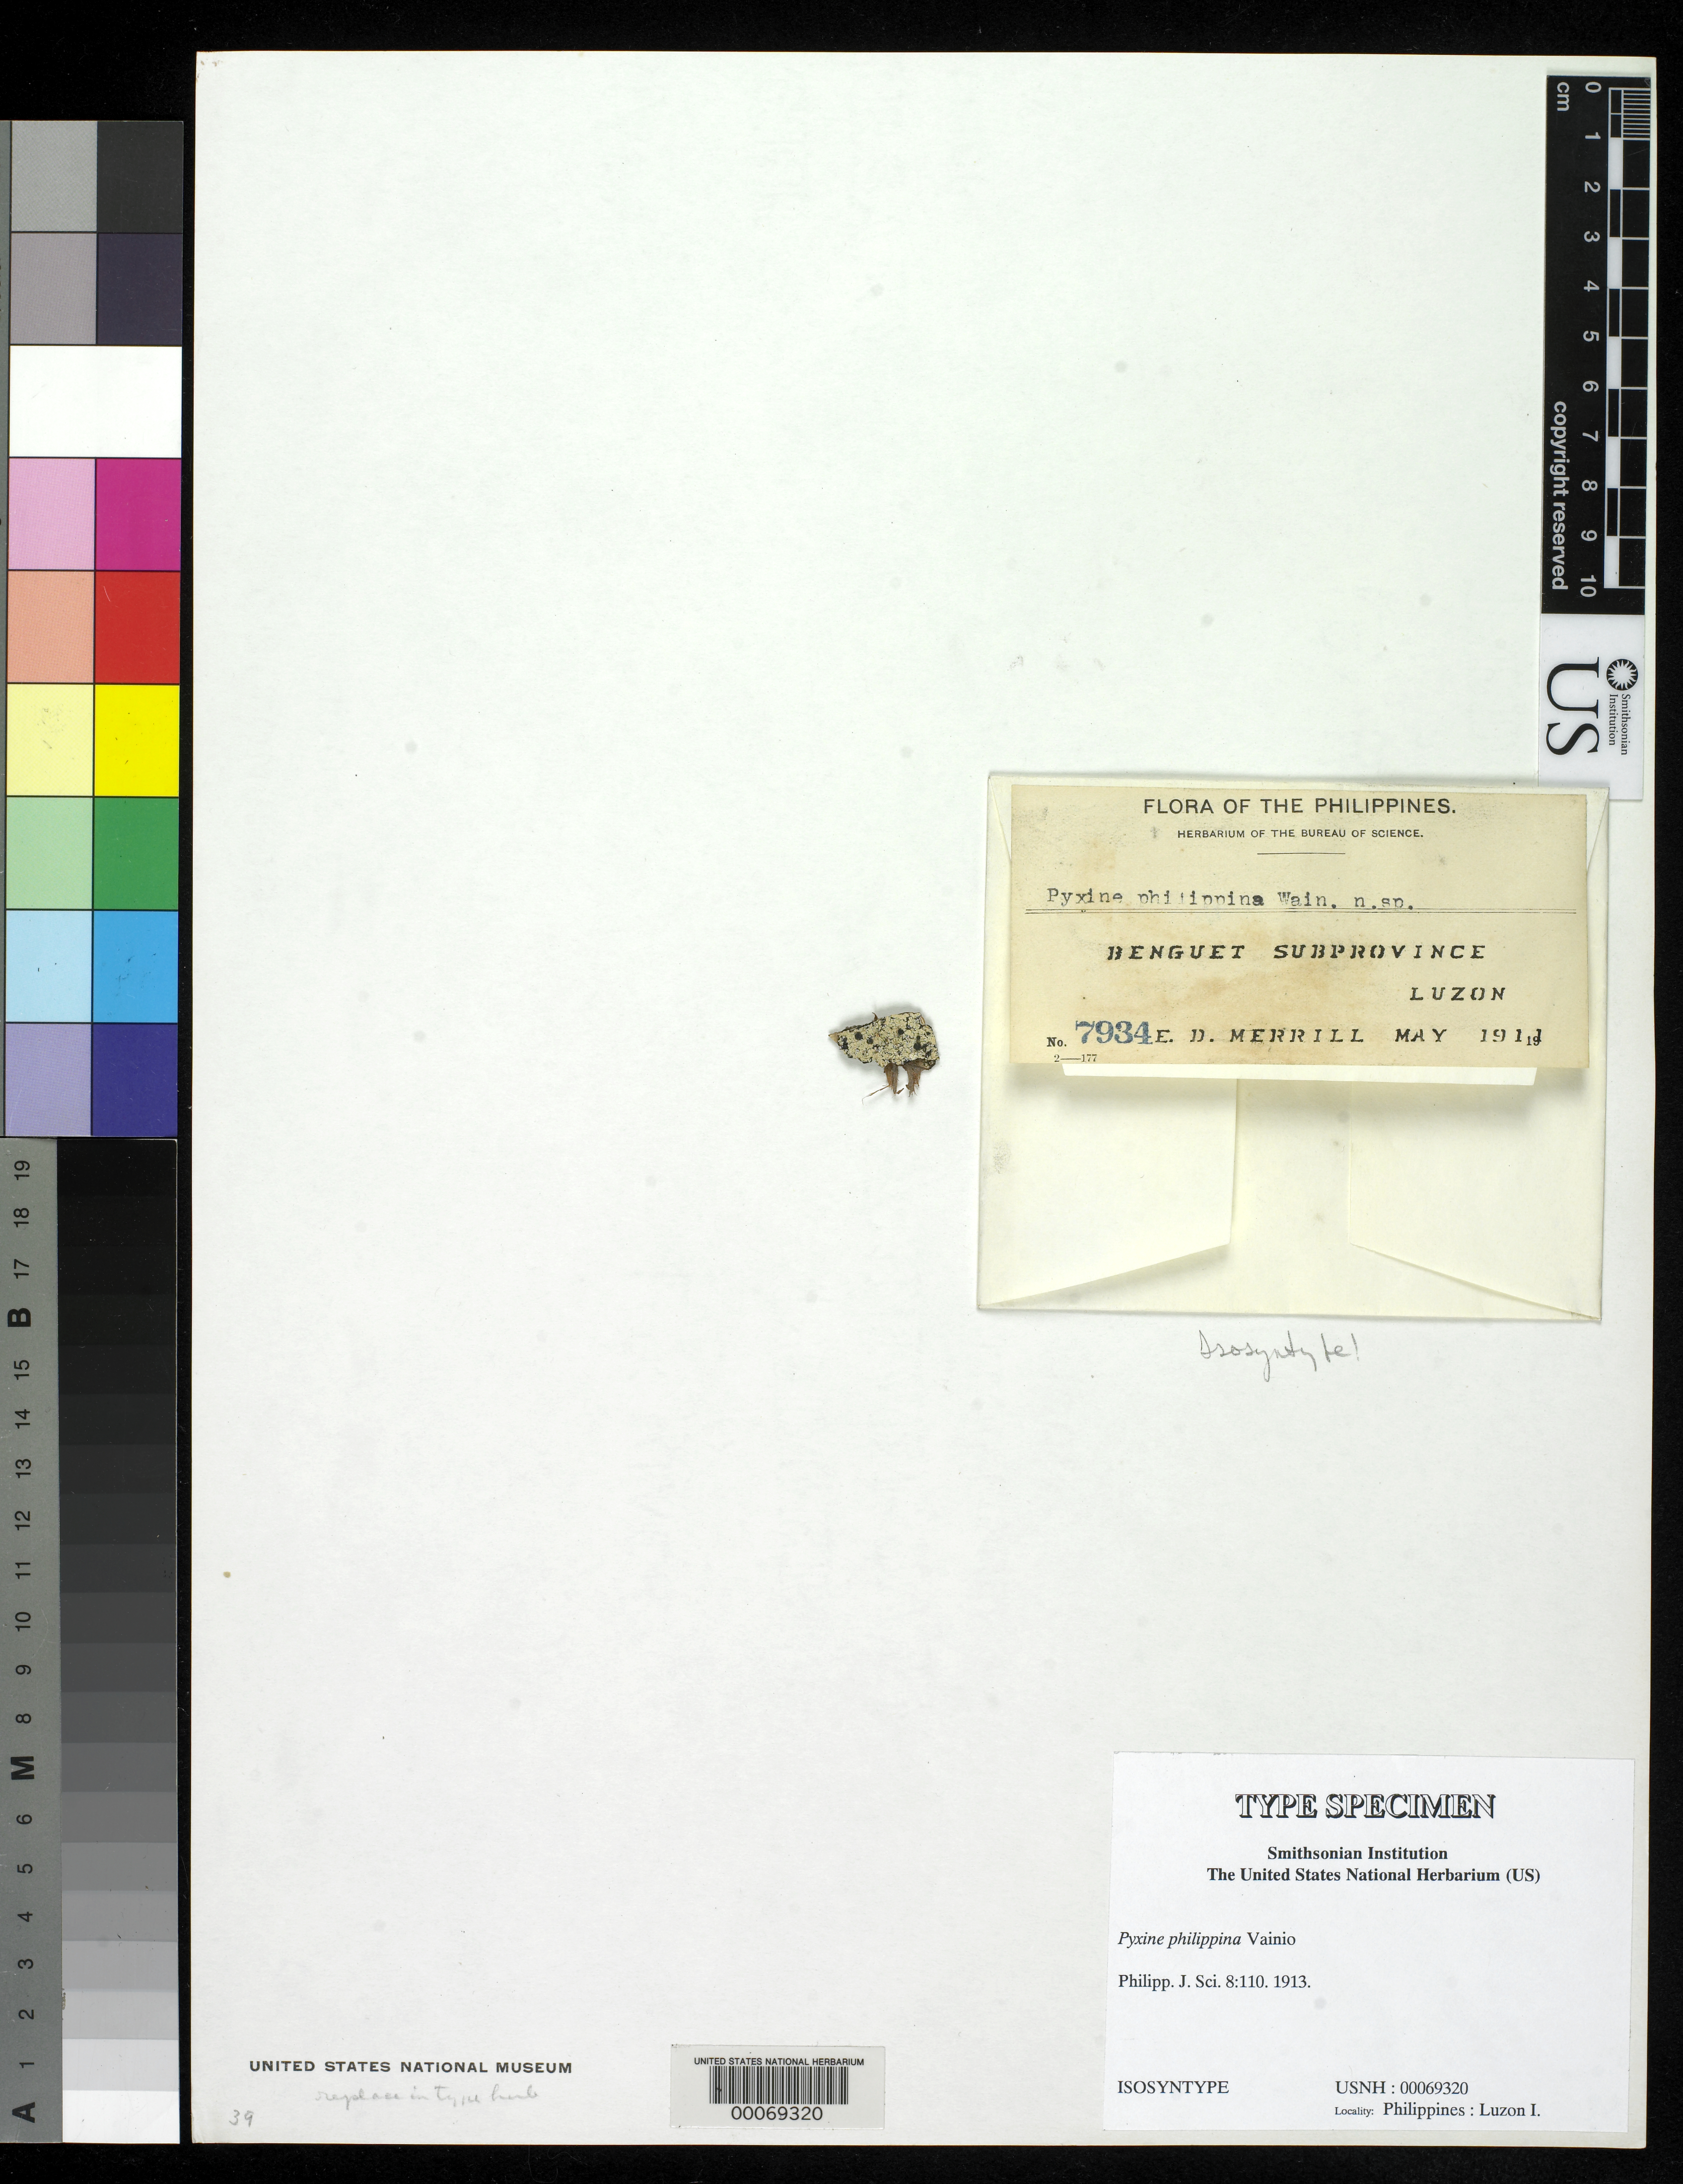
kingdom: Fungi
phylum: Ascomycota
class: Lecanoromycetes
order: Caliciales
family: Caliciaceae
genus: Pyxine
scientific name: Pyxine philippina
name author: Vain.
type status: Isosyntype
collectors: E. D. Merrill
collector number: Bur. Sci. 7934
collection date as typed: May 1911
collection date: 1911-05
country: Philippines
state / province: Cordillera (Administrative Region)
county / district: Benguet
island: Luzon